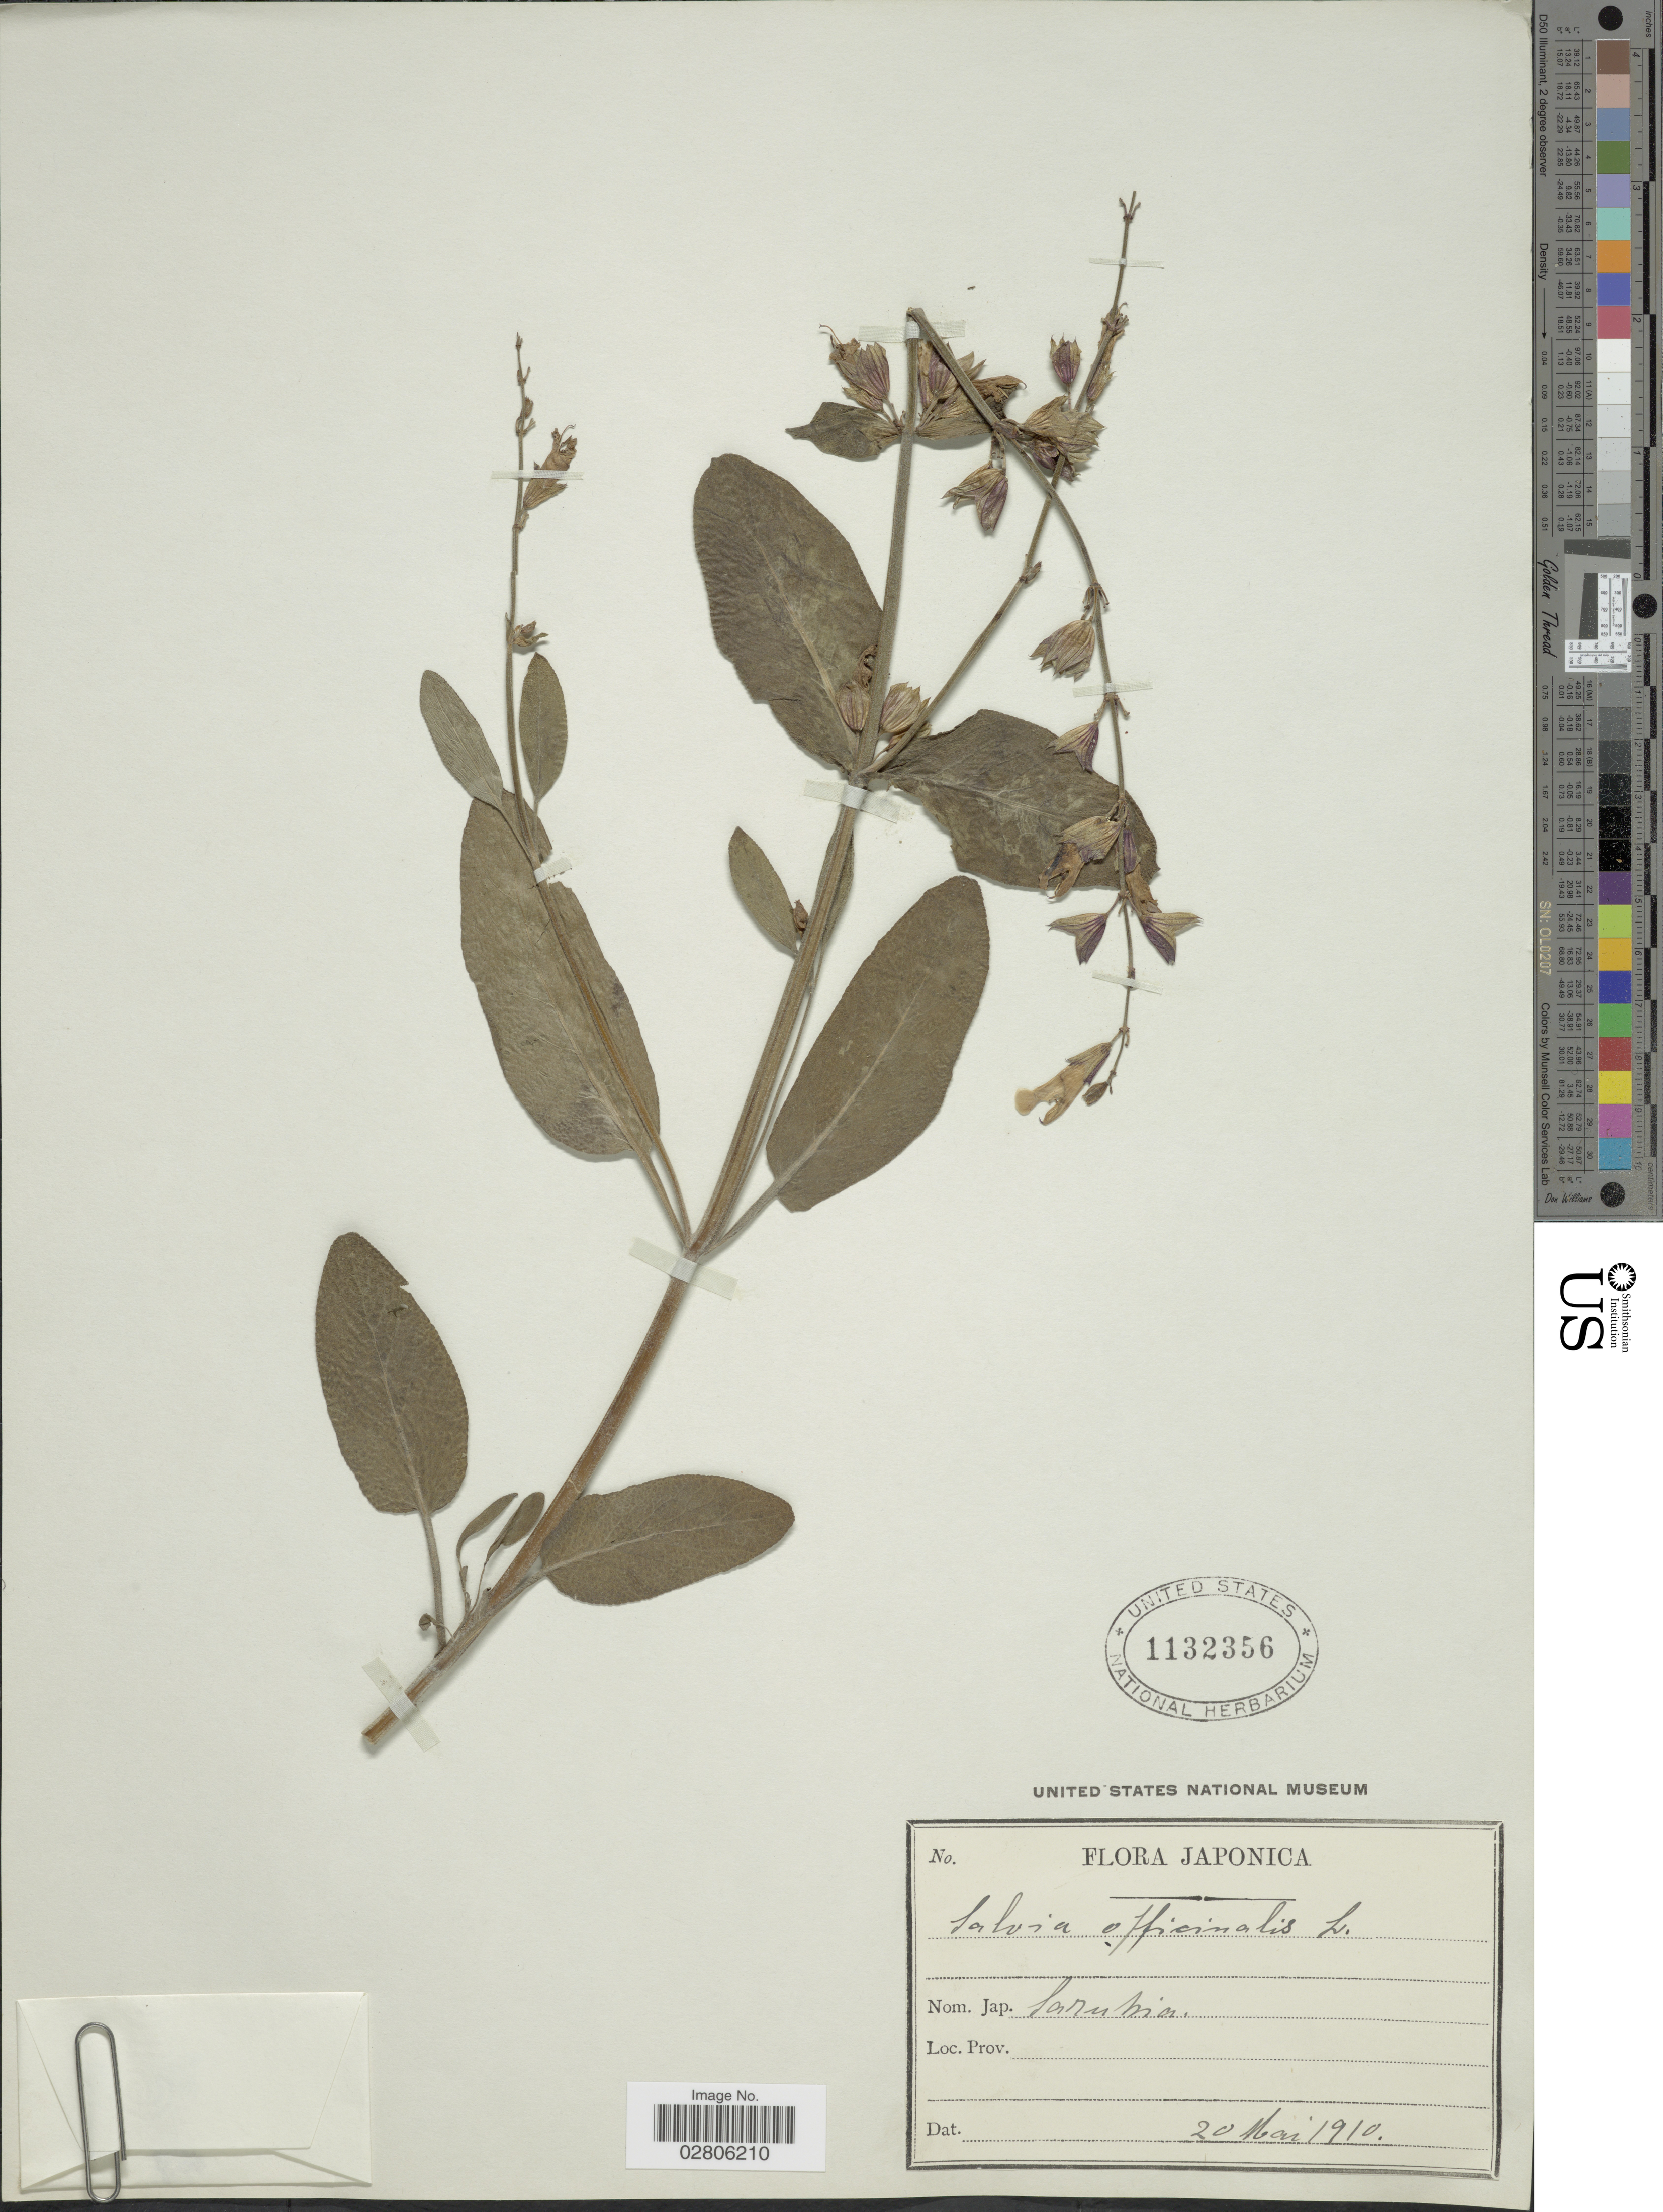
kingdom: Plantae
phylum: Tracheophyta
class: Magnoliopsida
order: Lamiales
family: Lamiaceae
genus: Salvia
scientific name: Salvia officinalis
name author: L.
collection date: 1910-05-20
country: Japan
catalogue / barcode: US 1132356